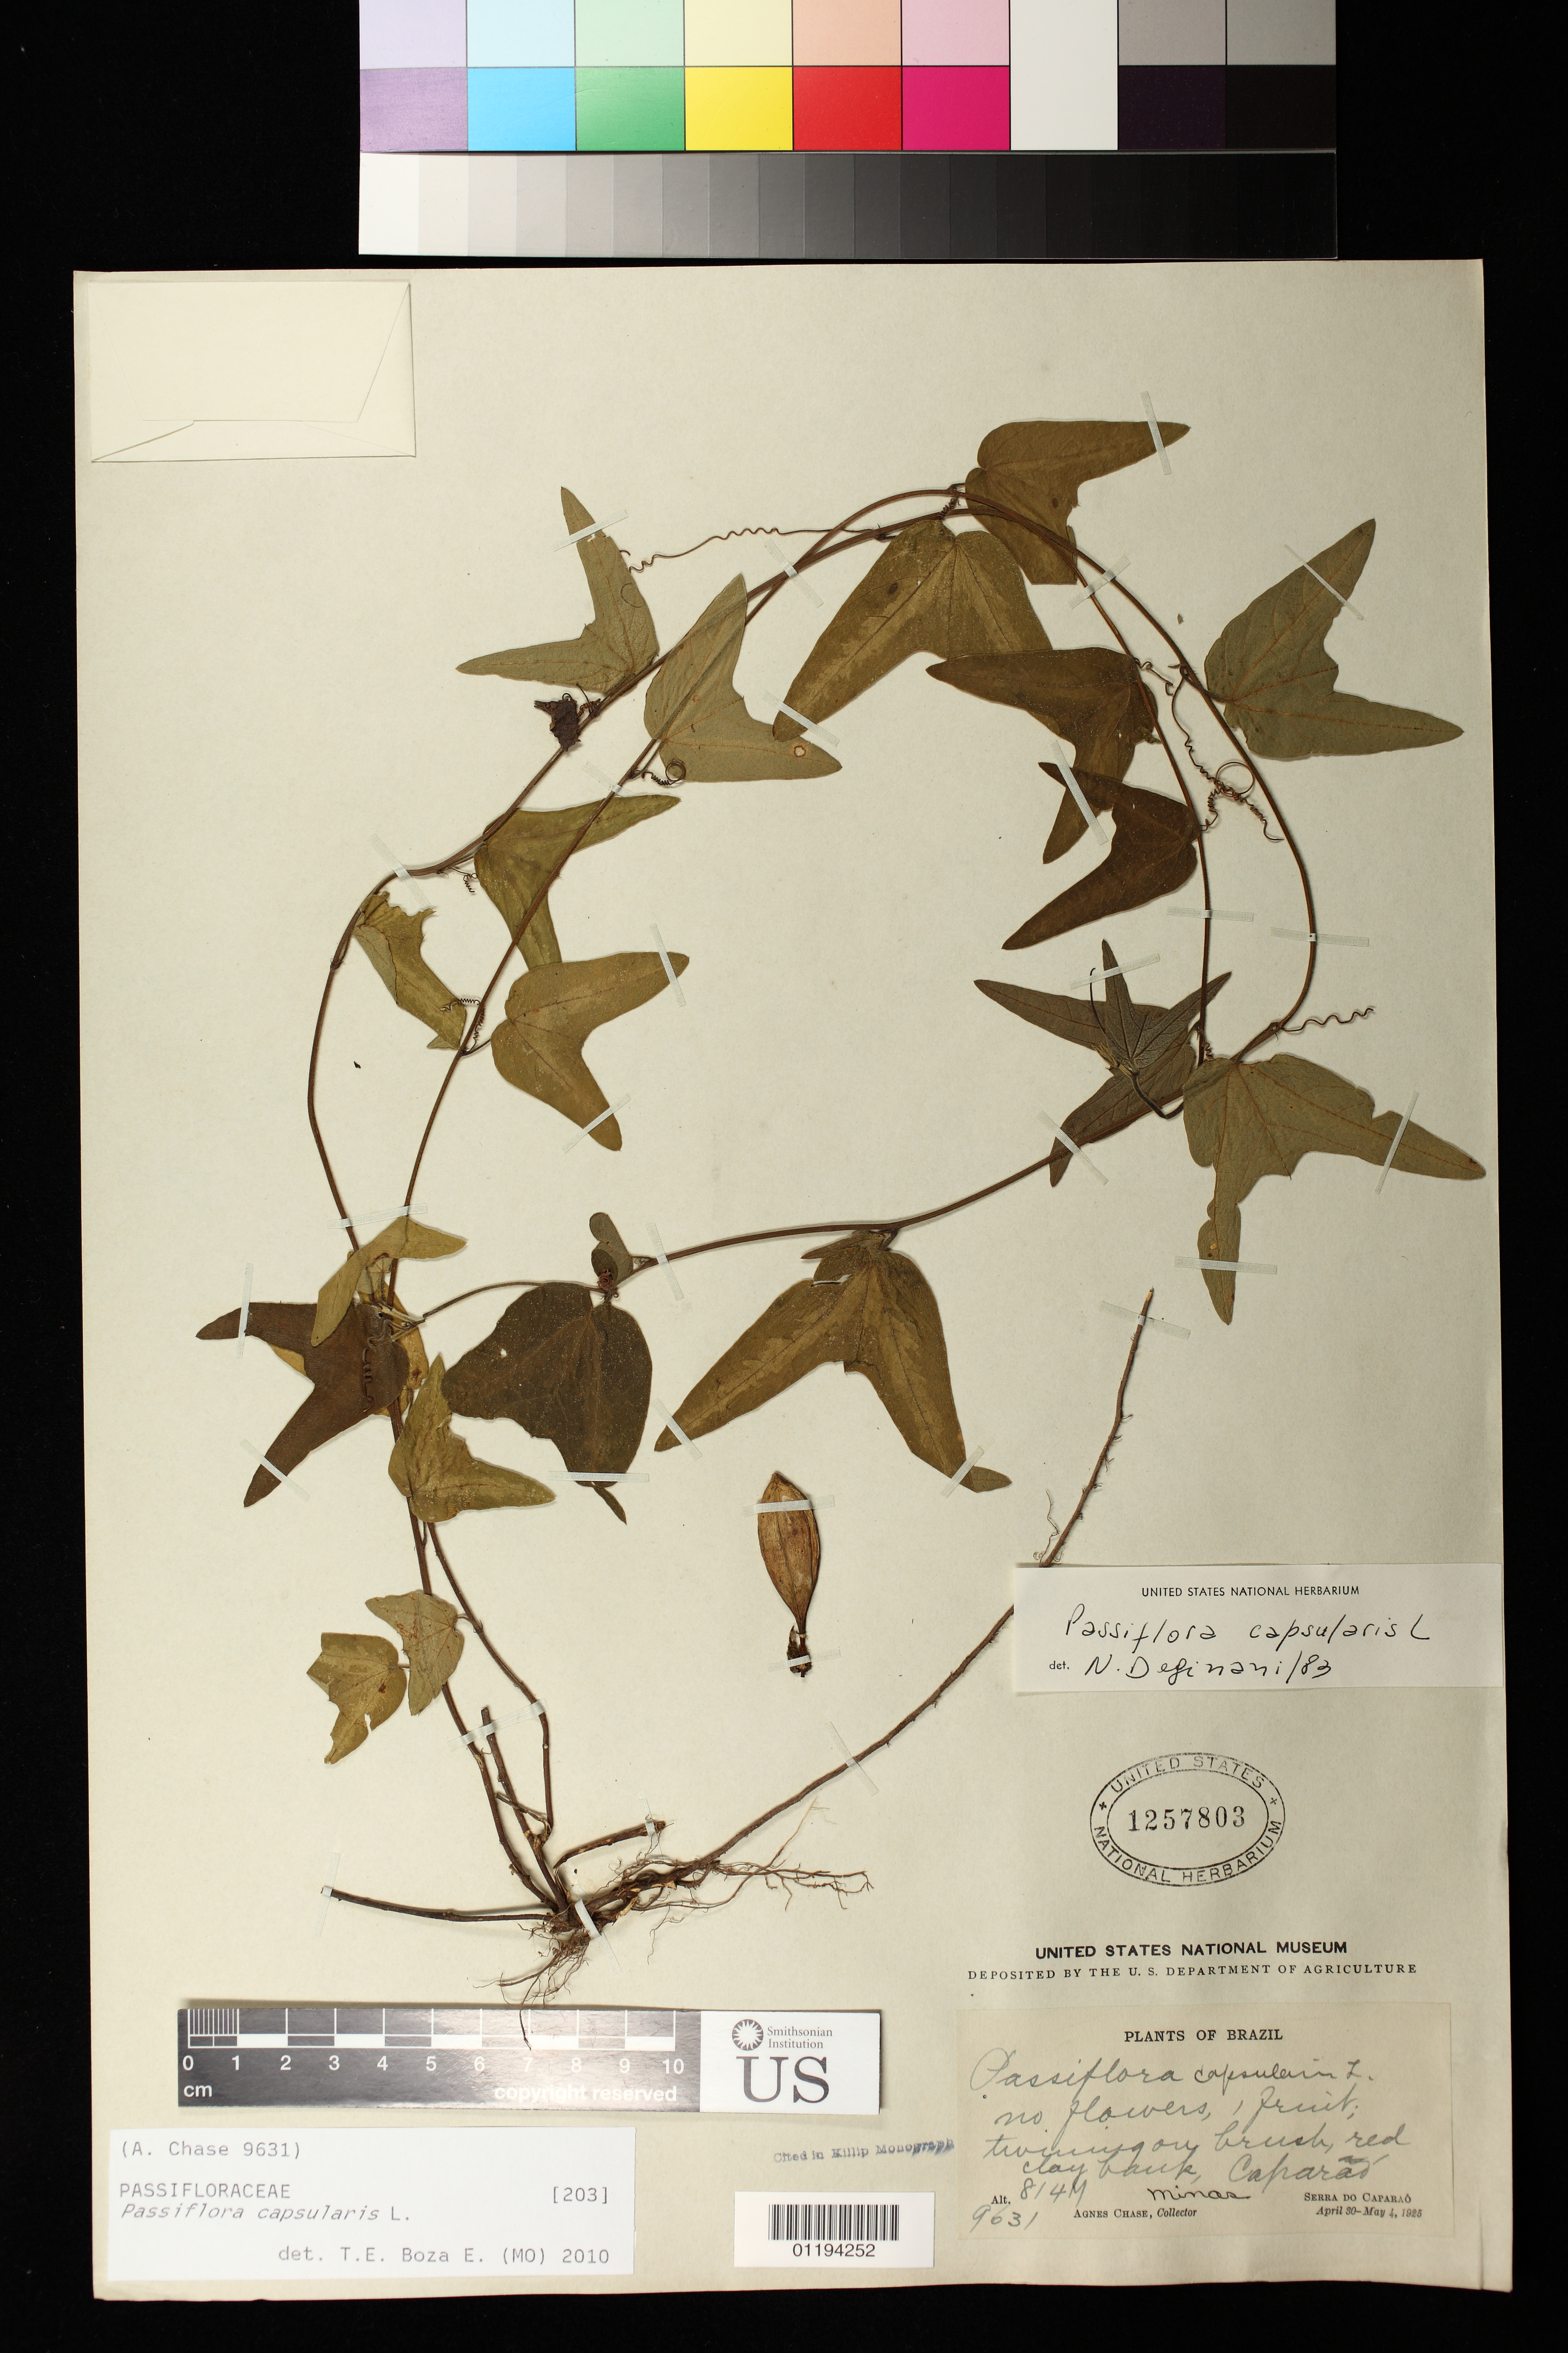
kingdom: Plantae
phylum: Tracheophyta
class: Magnoliopsida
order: Malpighiales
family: Passifloraceae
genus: Passiflora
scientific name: Passiflora capsularis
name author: L.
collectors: A. Chase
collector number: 9631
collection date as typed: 1925 Apr 30 1925 May 04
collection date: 1925-04-30/1925-05-04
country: Brazil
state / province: Espirito Santo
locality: Serra Do Caparao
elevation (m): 814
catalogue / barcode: US 1257803